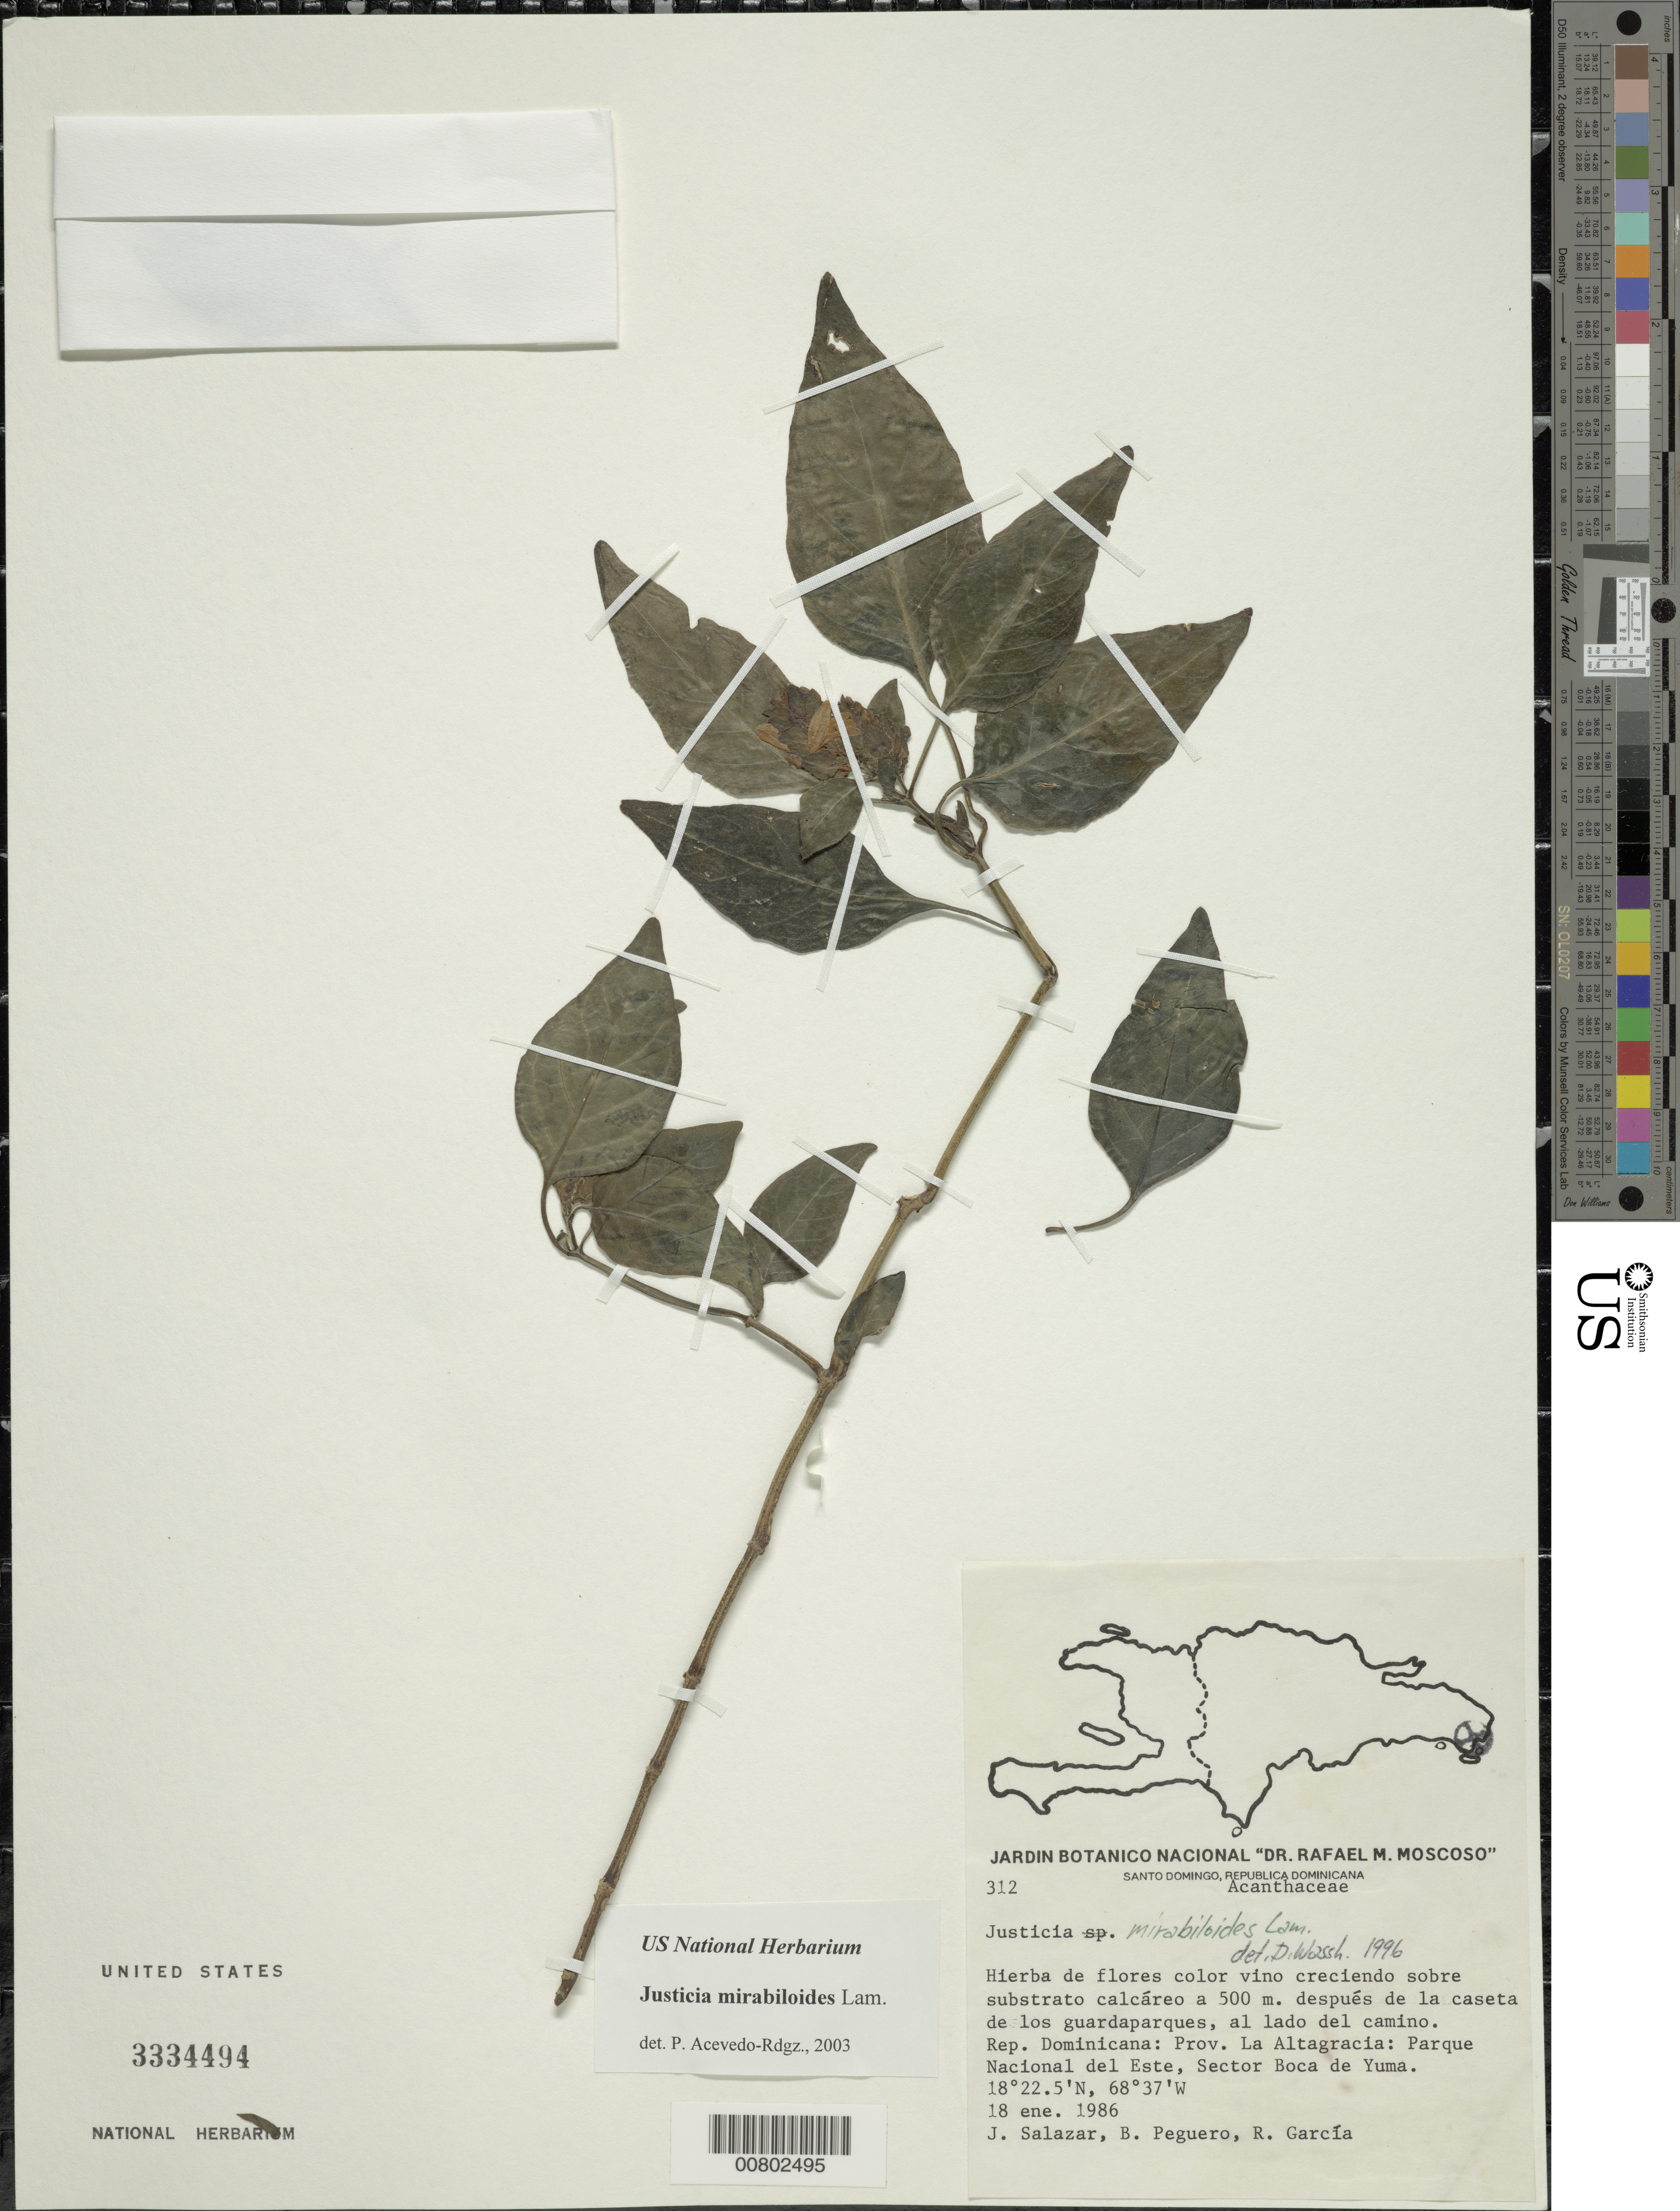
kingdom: Plantae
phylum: Tracheophyta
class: Magnoliopsida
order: Lamiales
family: Acanthaceae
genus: Justicia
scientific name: Justicia mirabiloides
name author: Lam.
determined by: Acevedo-Rodríguez, P., (BOT), Smithsonian Institution - National Museum of Natural History (UNITED STATES)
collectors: J. Salazar, B. Peguero & R. G. García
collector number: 312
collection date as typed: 18 Jan 1986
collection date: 1986-01-18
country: Dominican Republic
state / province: La Altagracia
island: Hispaniola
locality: Parque Nacional del Este; Sector Boca de Yuma; después de la caseta de los guardaparques, al lado del camino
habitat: Creciendo sobre substrato calcáreo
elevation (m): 500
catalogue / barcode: US 3334494